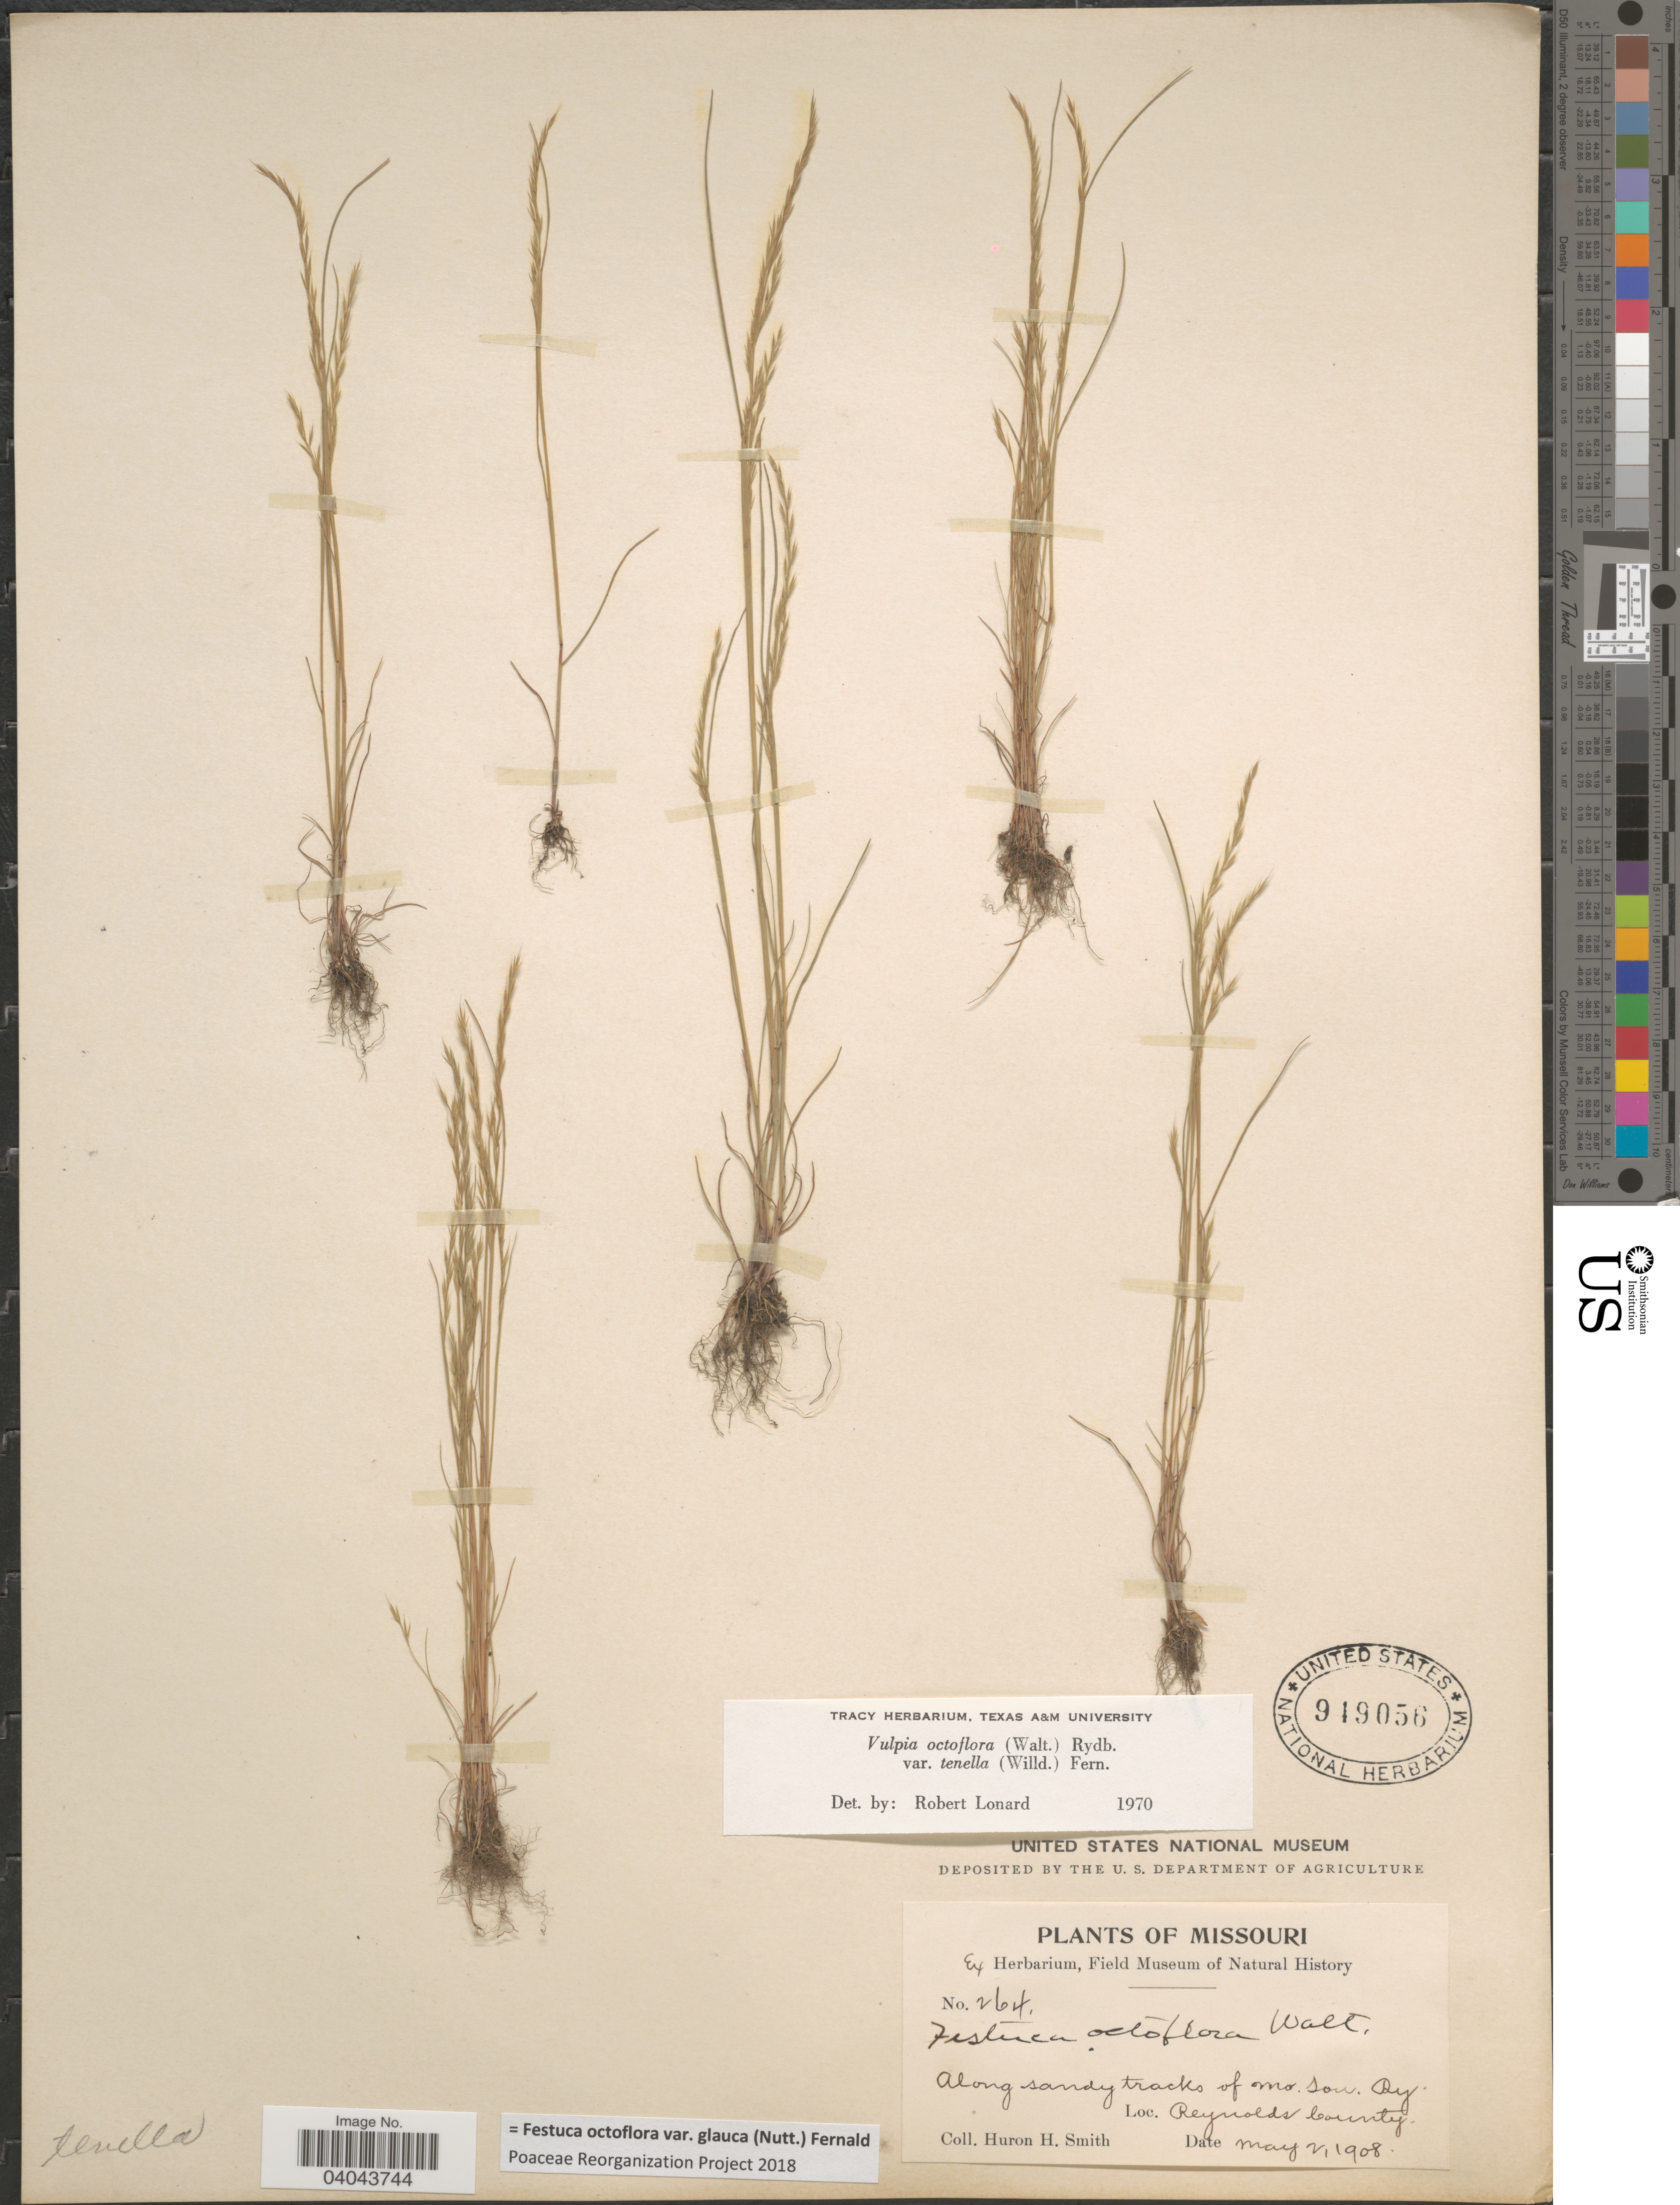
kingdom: Plantae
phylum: Tracheophyta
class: Liliopsida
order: Poales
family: Poaceae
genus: Festuca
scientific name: Festuca octoflora var. glauca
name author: (Nutt.) Fernald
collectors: Huron H. Smith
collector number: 264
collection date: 1908-05-02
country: United States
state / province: Missouri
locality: Along sandy tracks of mo. son. Ry. Reynolds County.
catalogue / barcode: US 949056